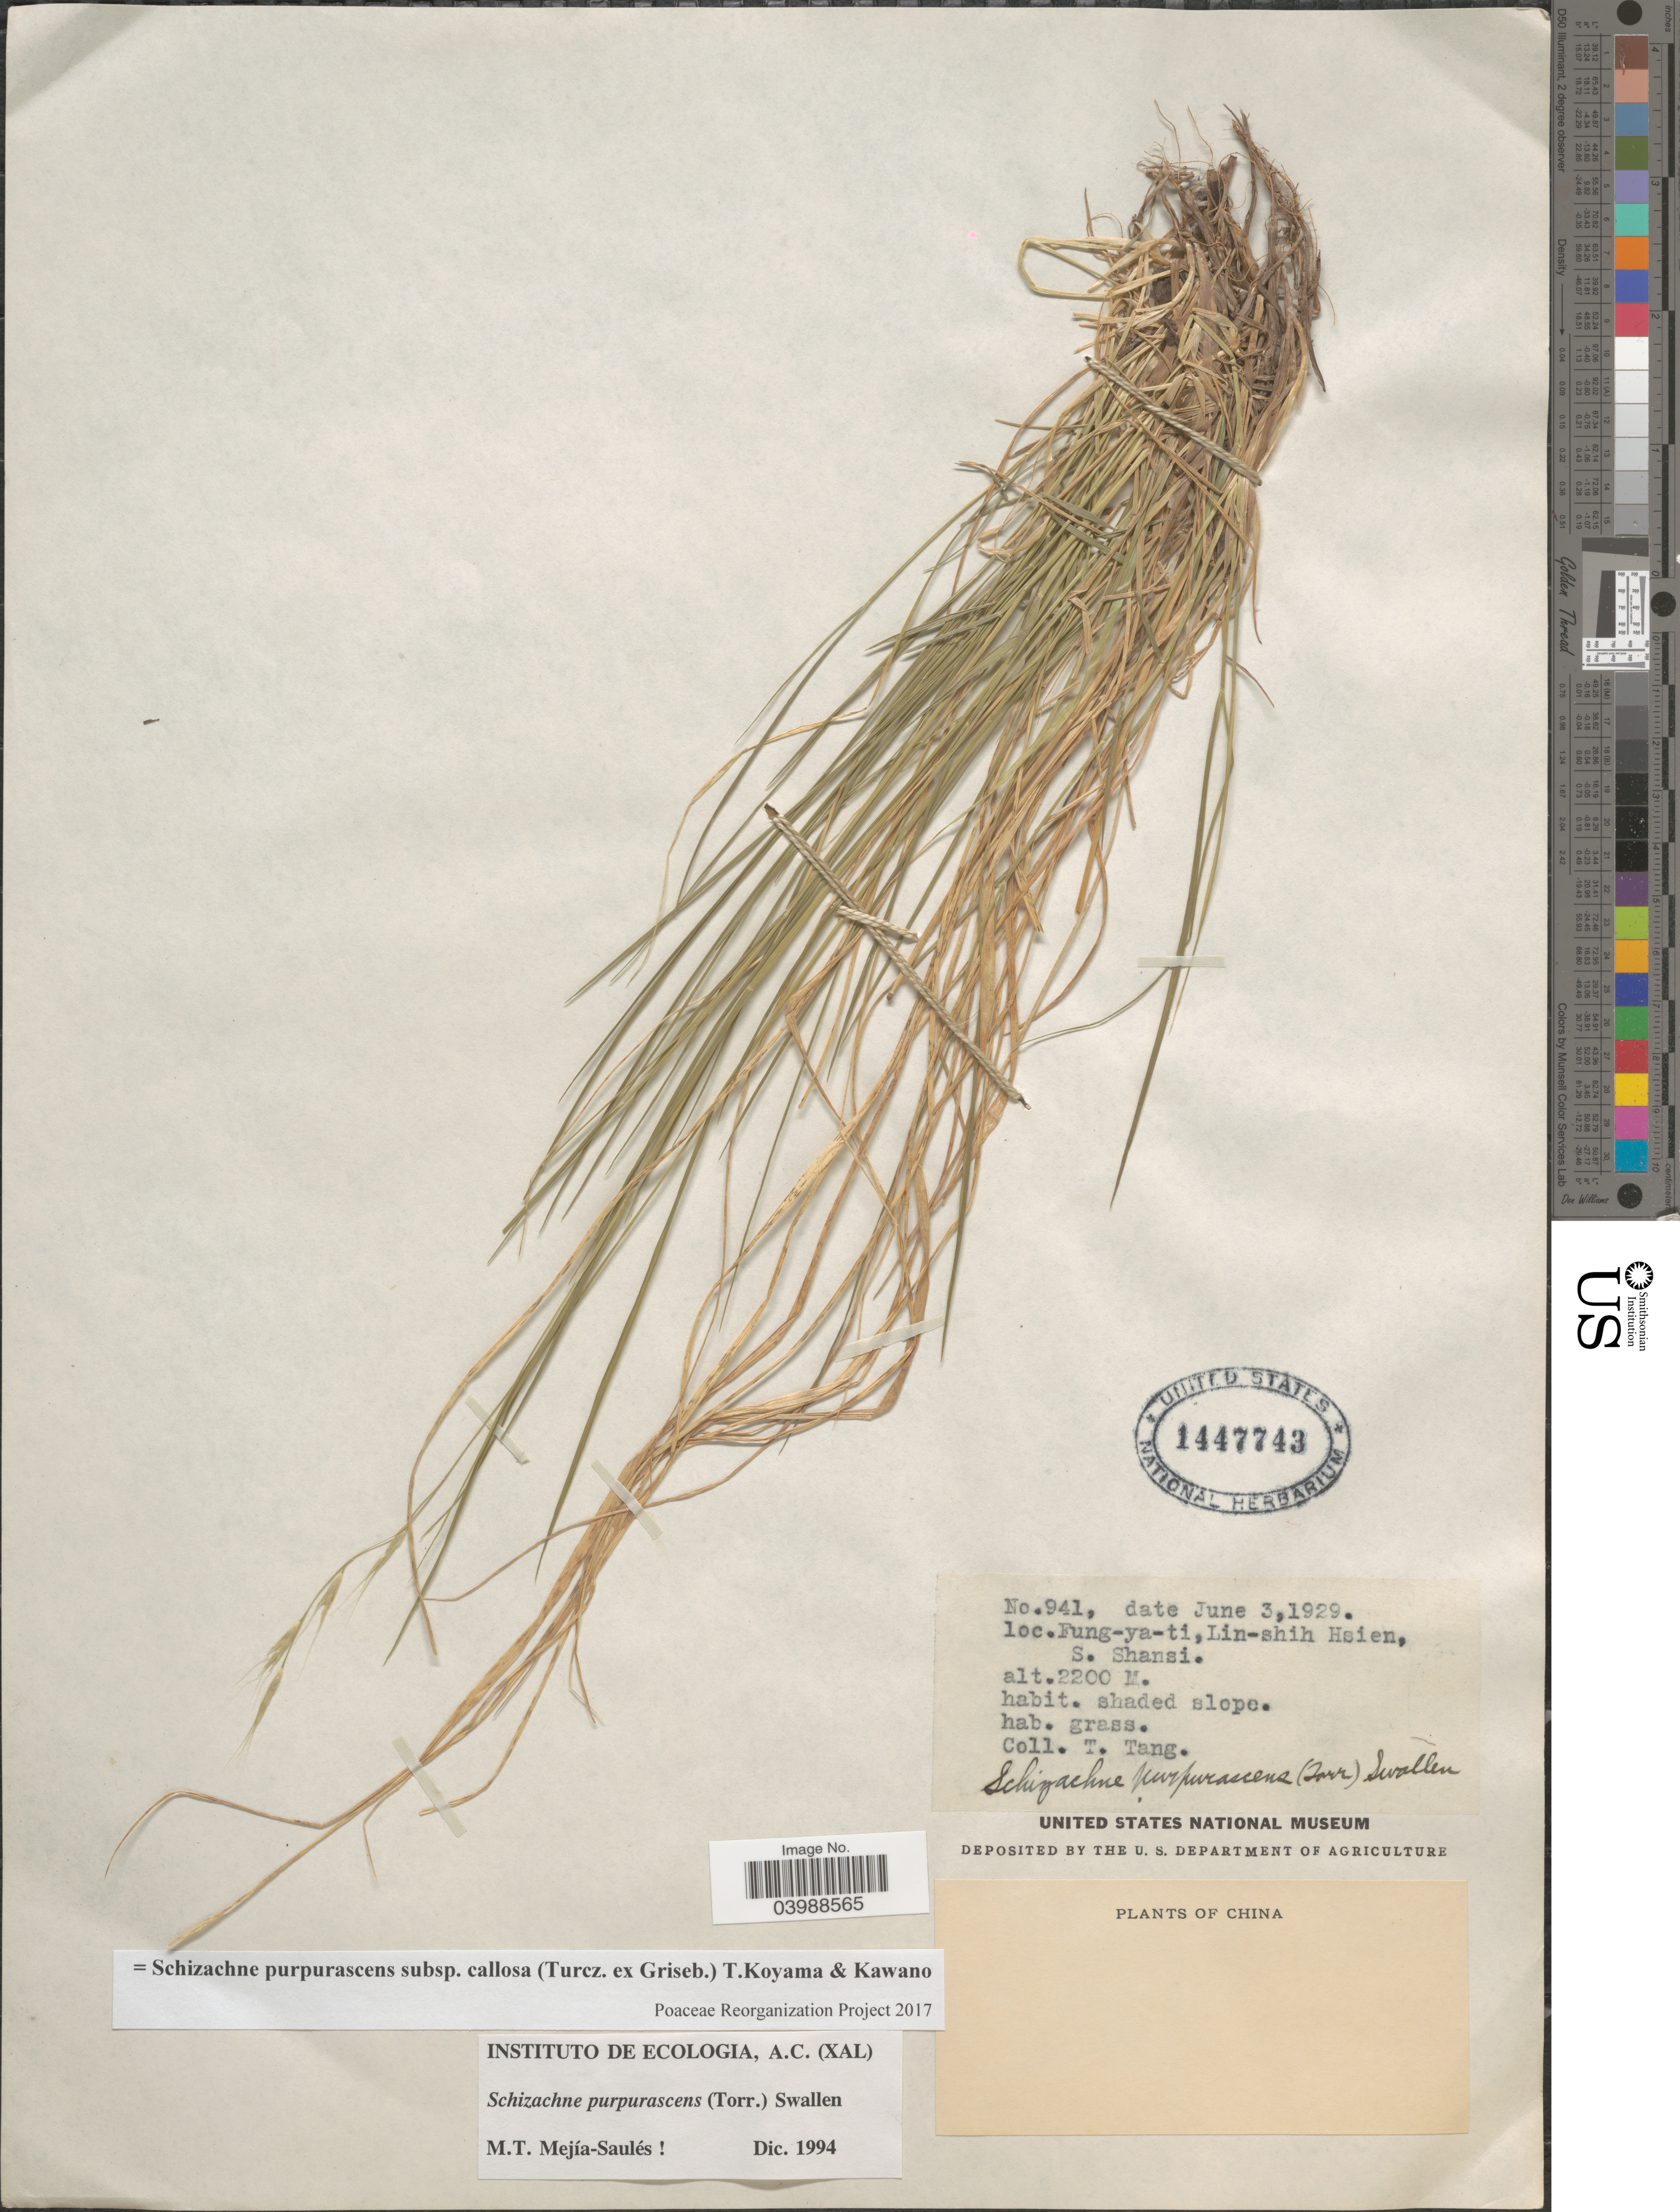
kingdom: Plantae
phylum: Tracheophyta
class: Liliopsida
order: Poales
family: Poaceae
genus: Schizachne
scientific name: Schizachne purpurascens subsp. callosa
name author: (Turcz. ex Griseb.) T. Koyama & Kawano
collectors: T. Tang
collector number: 941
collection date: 1929-06-03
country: China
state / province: Shanxi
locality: Fung-ya-ti, Lin-shih Hsien, S. Shansi.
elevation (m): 2200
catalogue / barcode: US 1447743